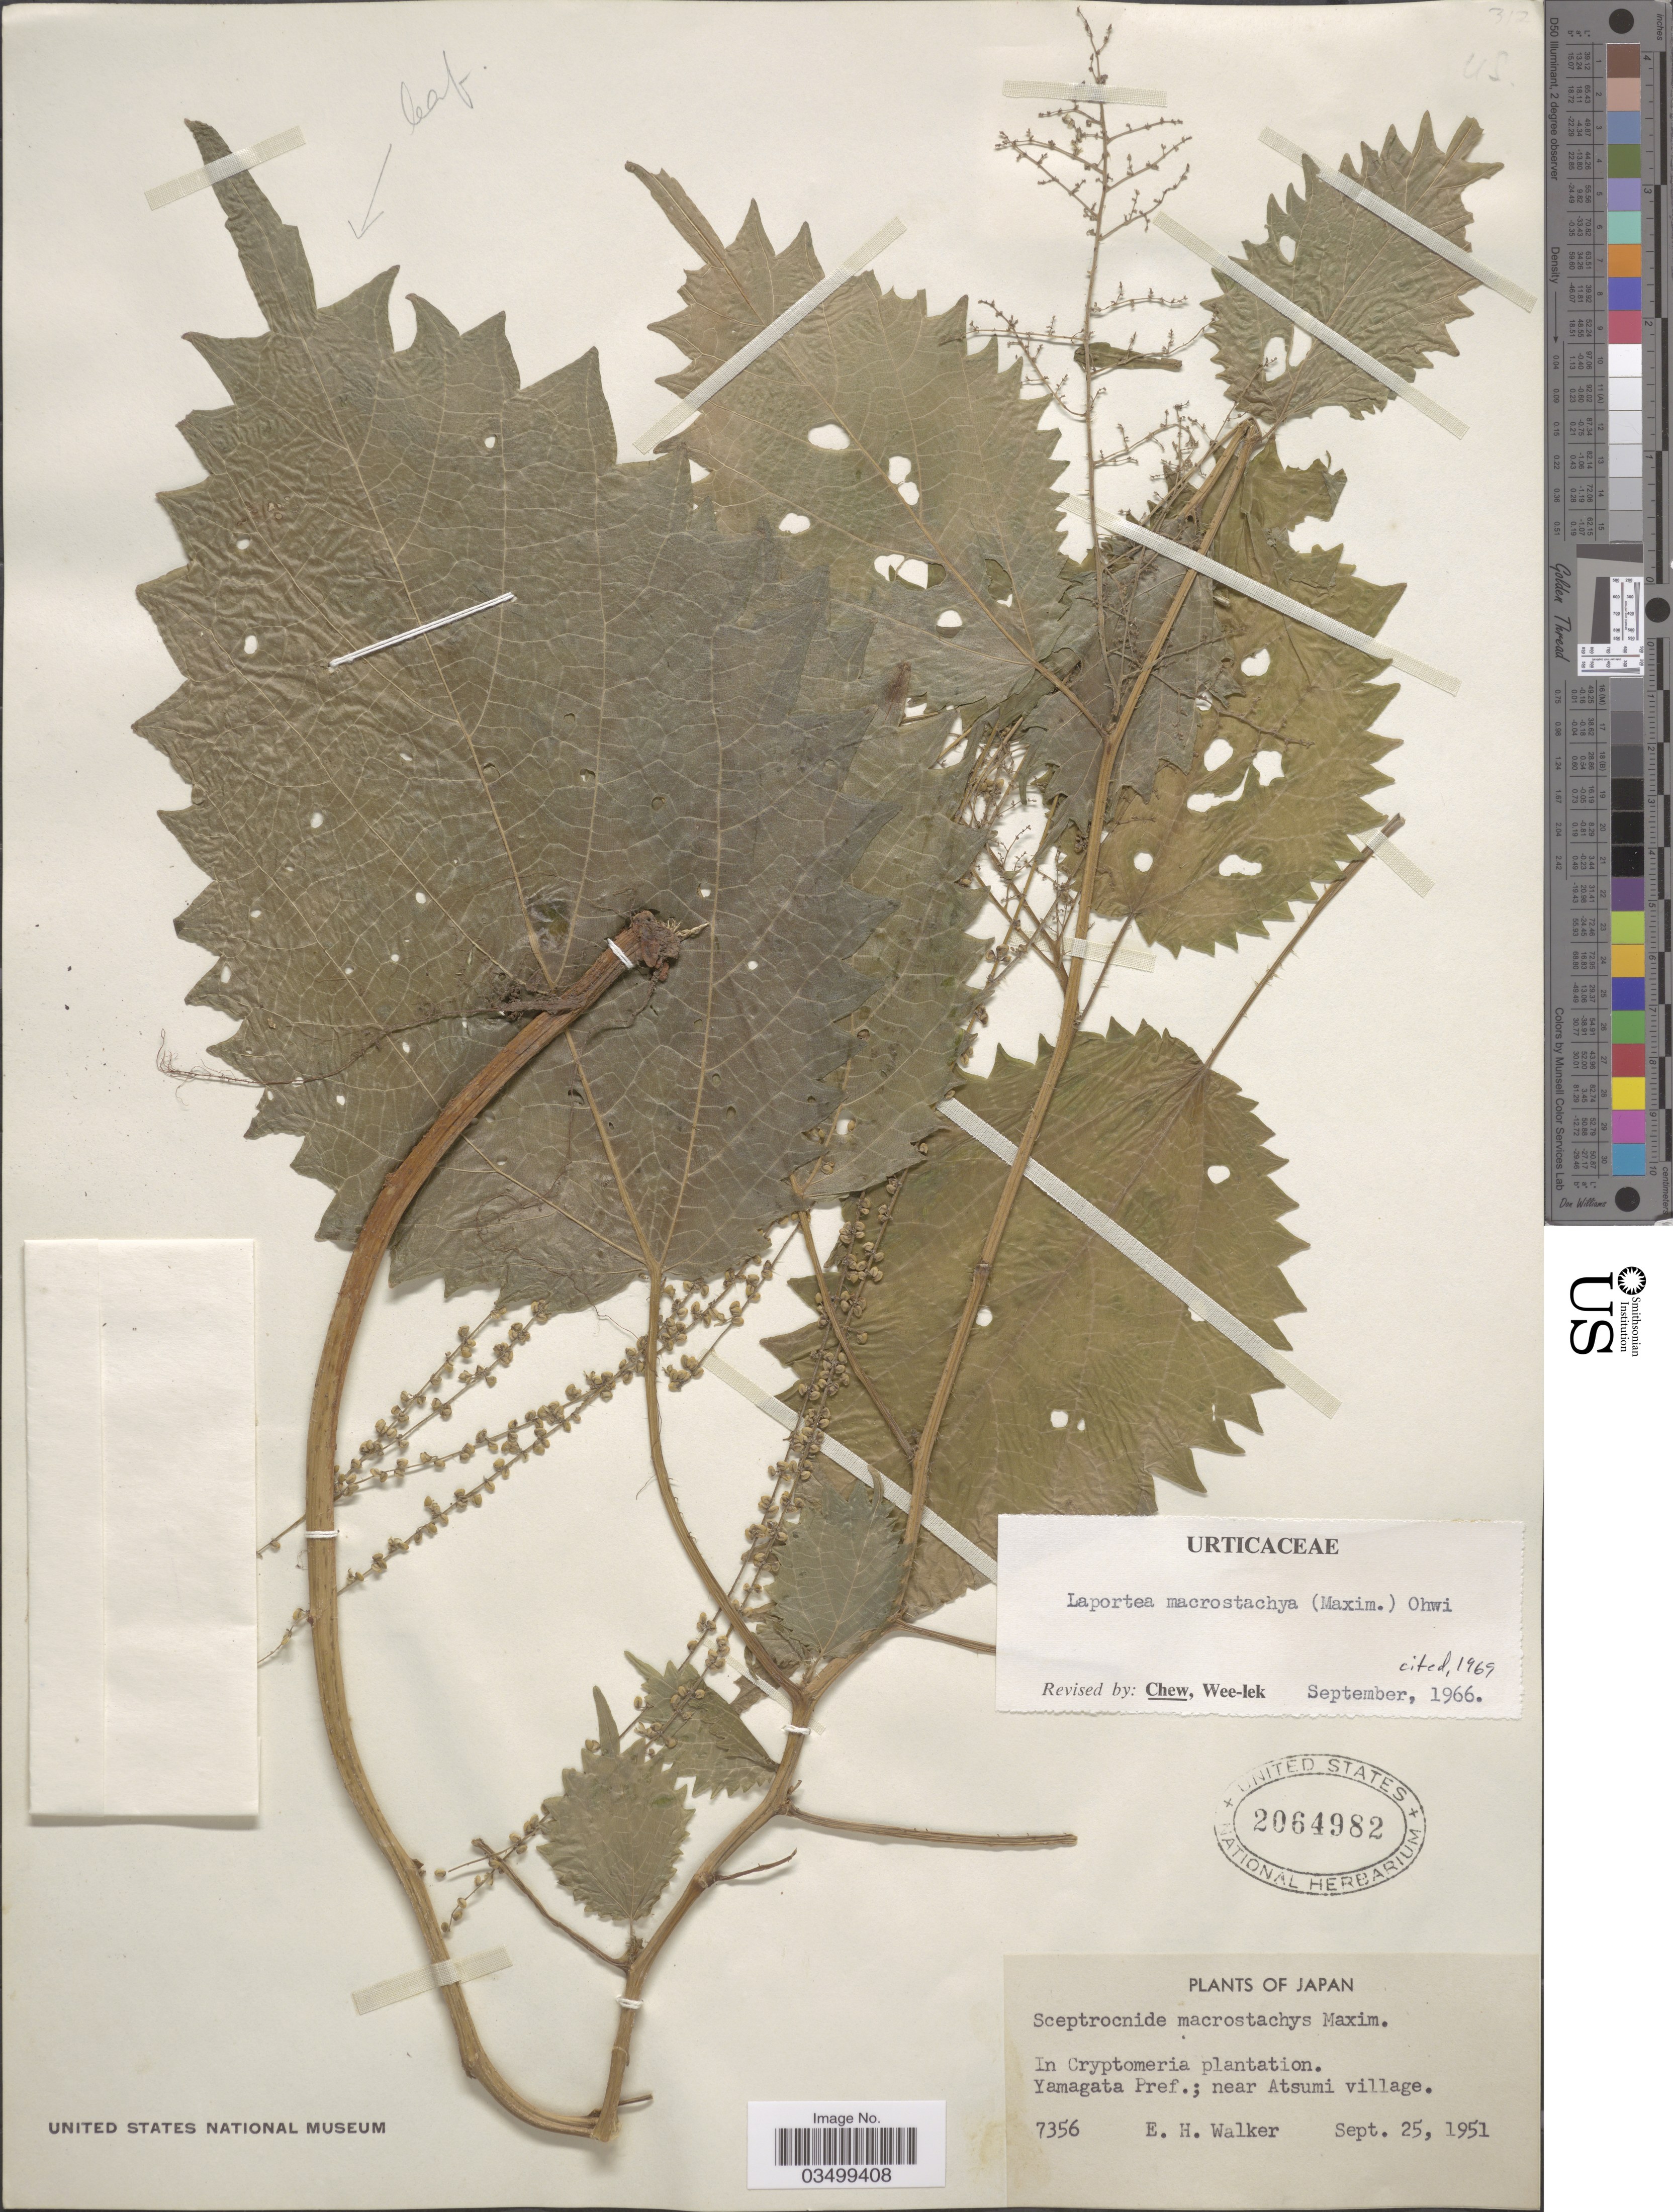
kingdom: Plantae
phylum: Tracheophyta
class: Magnoliopsida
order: Rosales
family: Urticaceae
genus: Laportea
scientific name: Laportea macrostachya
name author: (Maxim.) Ohwi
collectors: E. H. Walker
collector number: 7356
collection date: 1951-09-25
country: Japan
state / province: Yamagata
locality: Yamagata Pref.; near Atsumi village.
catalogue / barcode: US 2064982